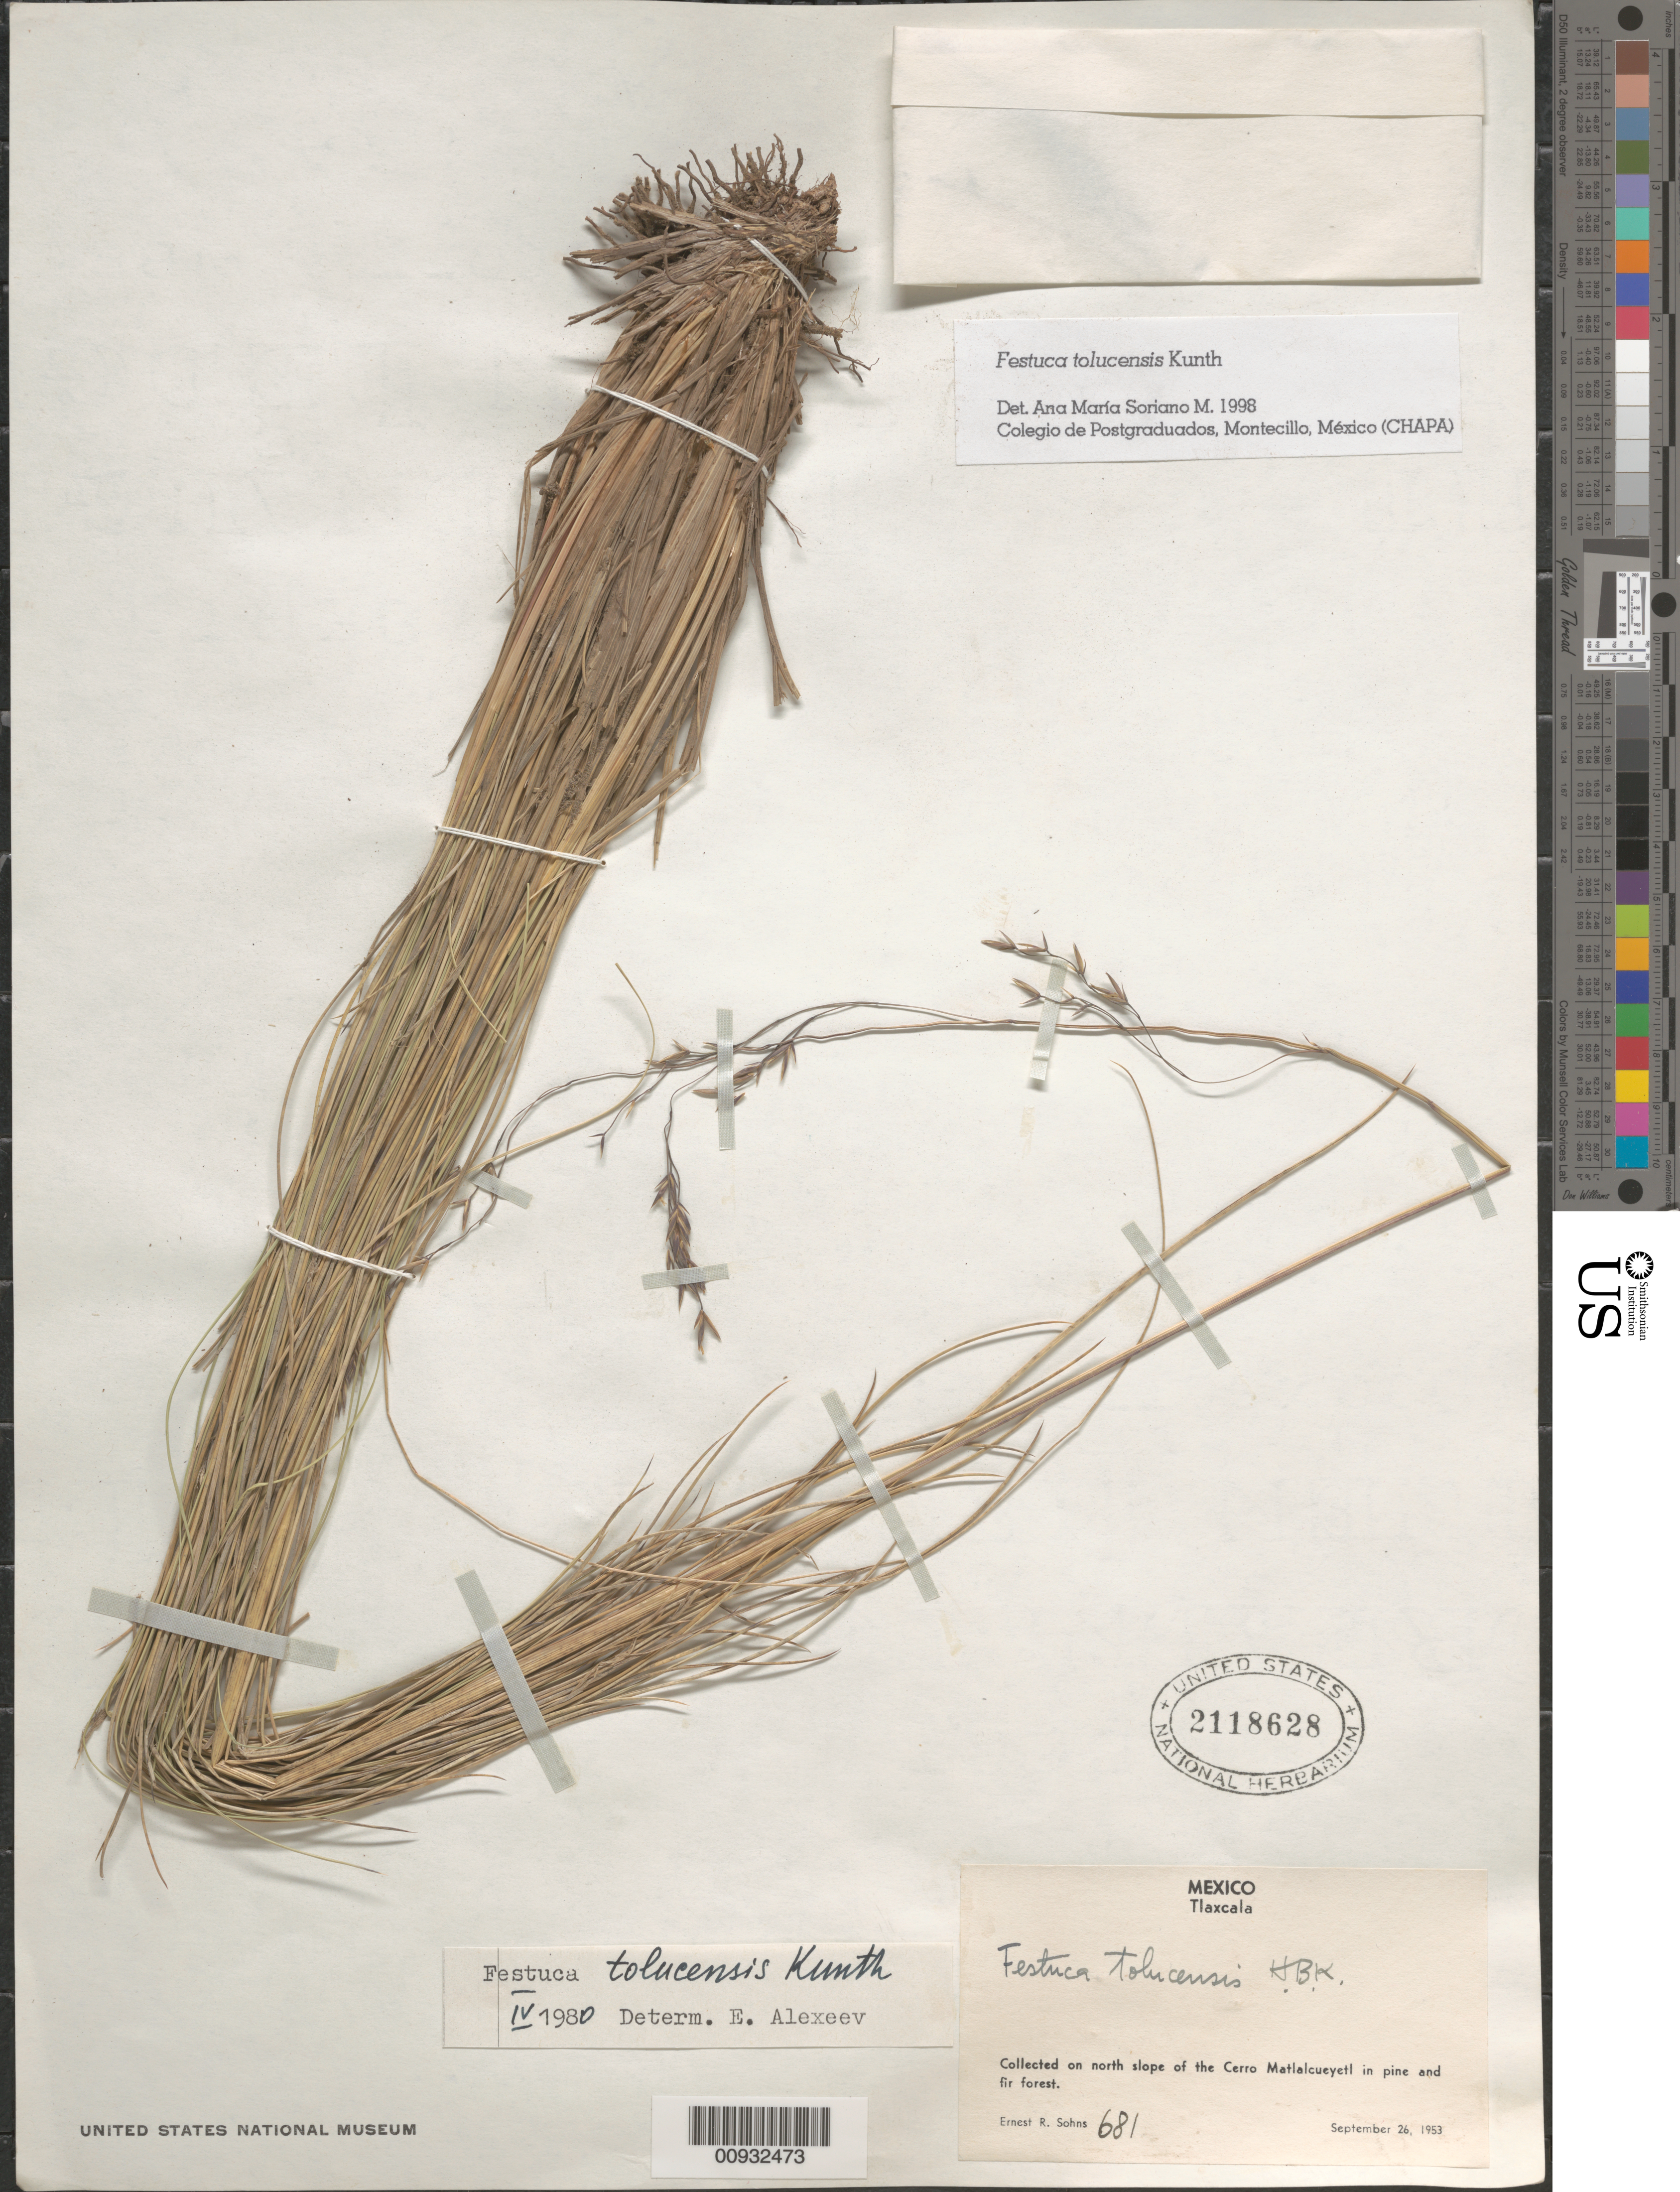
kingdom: Plantae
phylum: Tracheophyta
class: Liliopsida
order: Poales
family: Poaceae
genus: Festuca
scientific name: Festuca tolucensis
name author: Kunth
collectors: E. R. Sohns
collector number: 681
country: Mexico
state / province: Tlaxcala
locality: Cerro Matlalcueyetl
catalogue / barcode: US 2118628